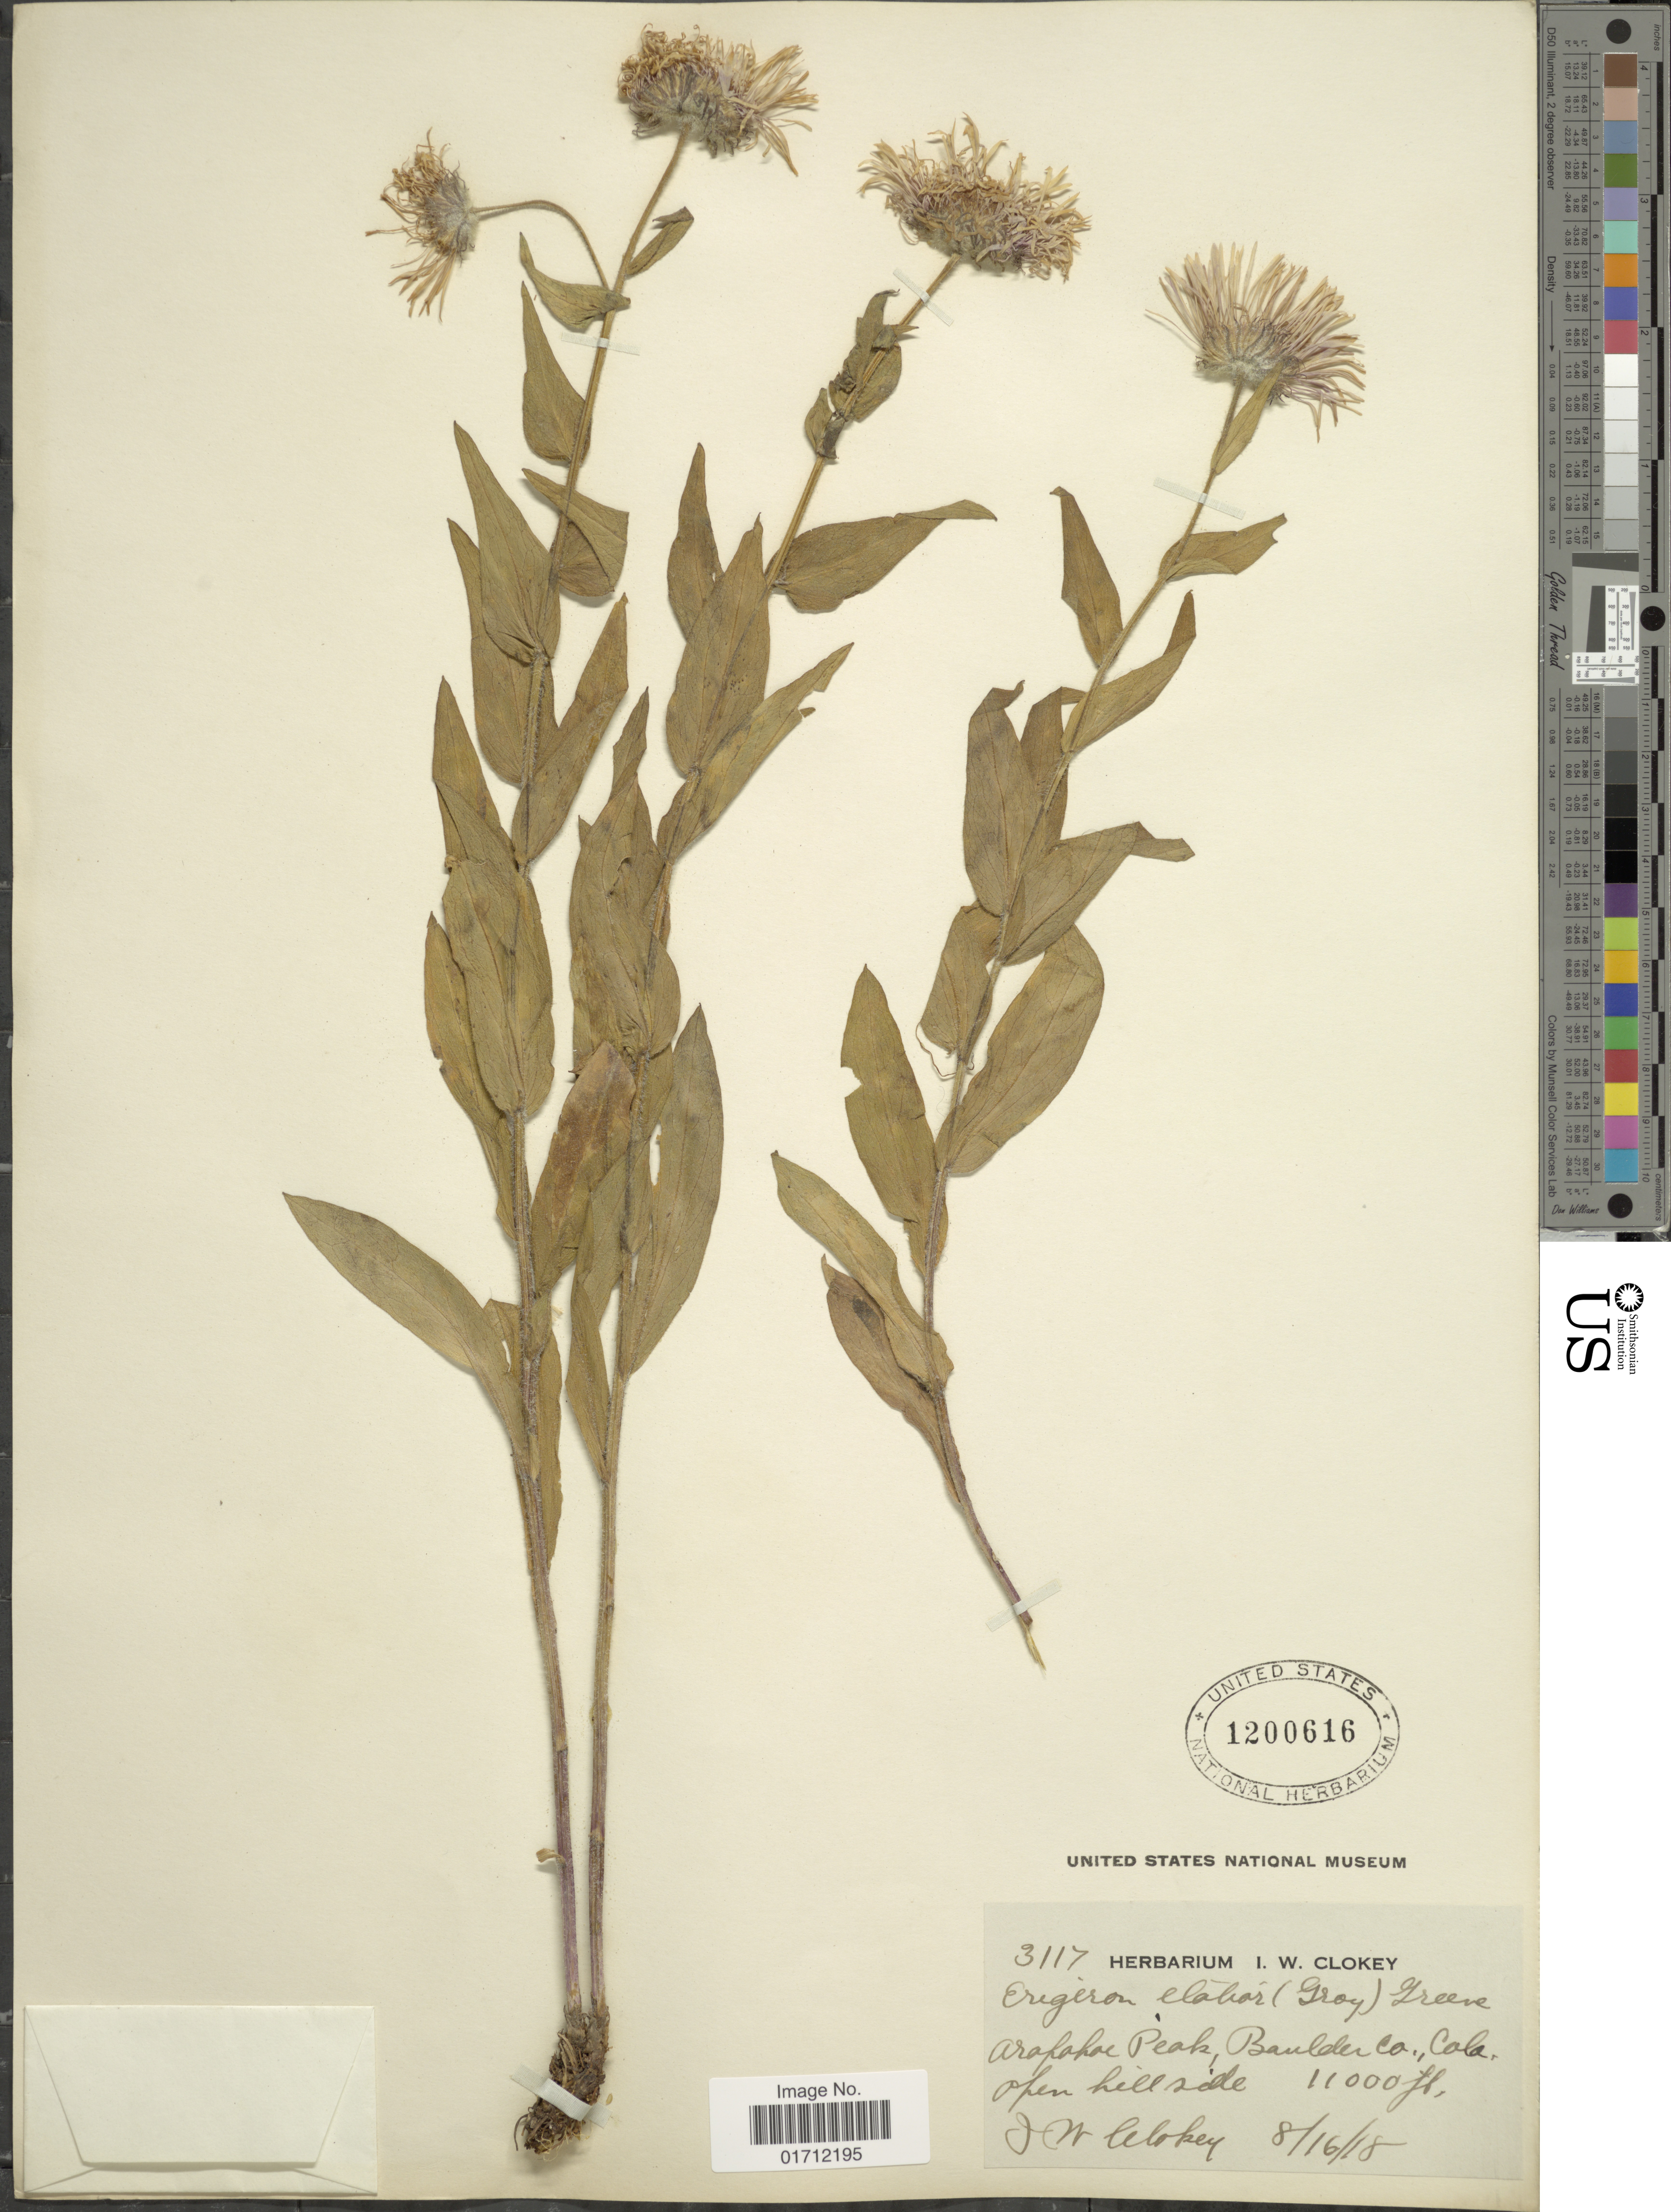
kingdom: Plantae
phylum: Tracheophyta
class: Magnoliopsida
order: Asterales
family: Asteraceae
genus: Erigeron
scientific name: Erigeron elatior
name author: (A. Gray) Greene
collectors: I. W. Clokey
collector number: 3117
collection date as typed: Transcribed d/m/y: 16/8/18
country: United States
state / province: Colorado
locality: Arapahoe Peak, Baulder Co.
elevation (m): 3353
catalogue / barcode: US 1200616